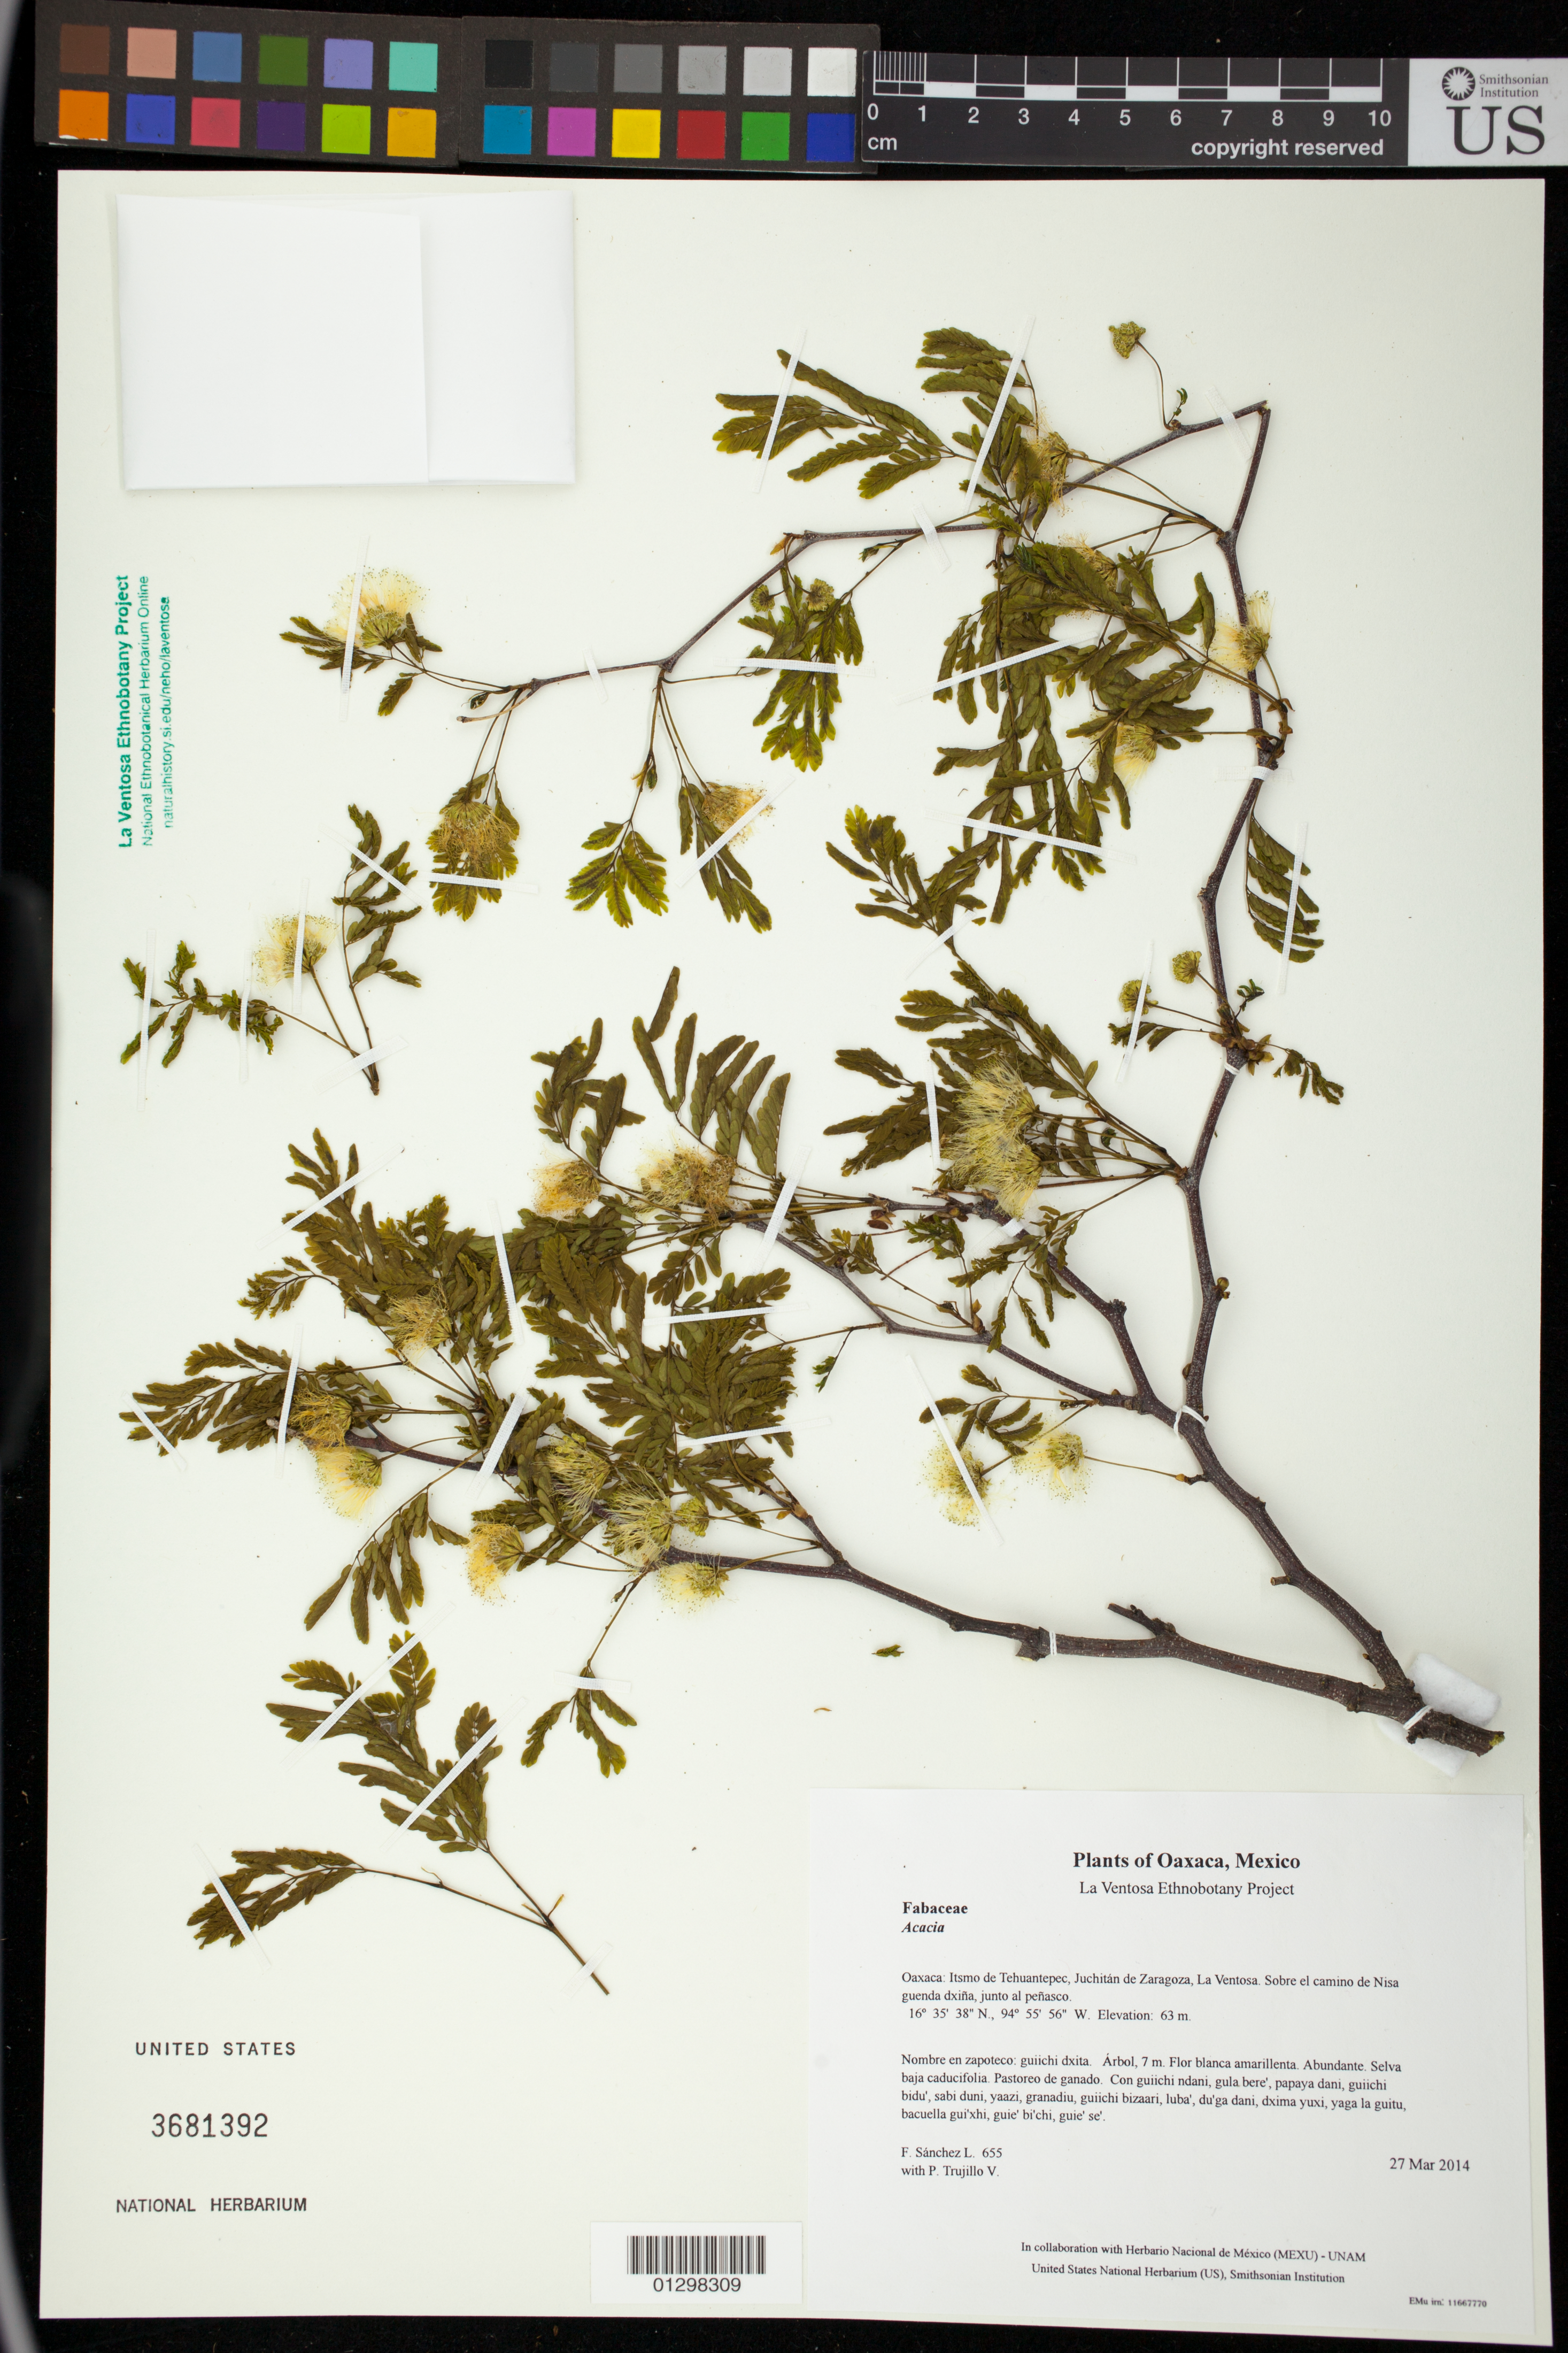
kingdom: Plantae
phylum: Tracheophyta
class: Magnoliopsida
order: Fabales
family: Fabaceae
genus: Chloroleucon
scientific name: Chloroleucon mangense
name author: (Jacq.) Britton & Rose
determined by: Sousa S., Mario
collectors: F. Sánchez L. & P. Trujillo V.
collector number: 655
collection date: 2014-03-27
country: Mexico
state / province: Oaxaca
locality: Itsmo de Tehuantepec, Juchitán de Zaragoza, La Ventosa. Sobre el camino de Nisa guenda dxiña, junto al peñasco.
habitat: Selva baja caducifolia. Pastoreo de ganado.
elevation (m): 63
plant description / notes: JEBOT, MEXU, SERO, US; Yaga. 7 m. Guie' naquichi' naguchi ga. Stale.; cacho de toro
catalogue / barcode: US 3681392